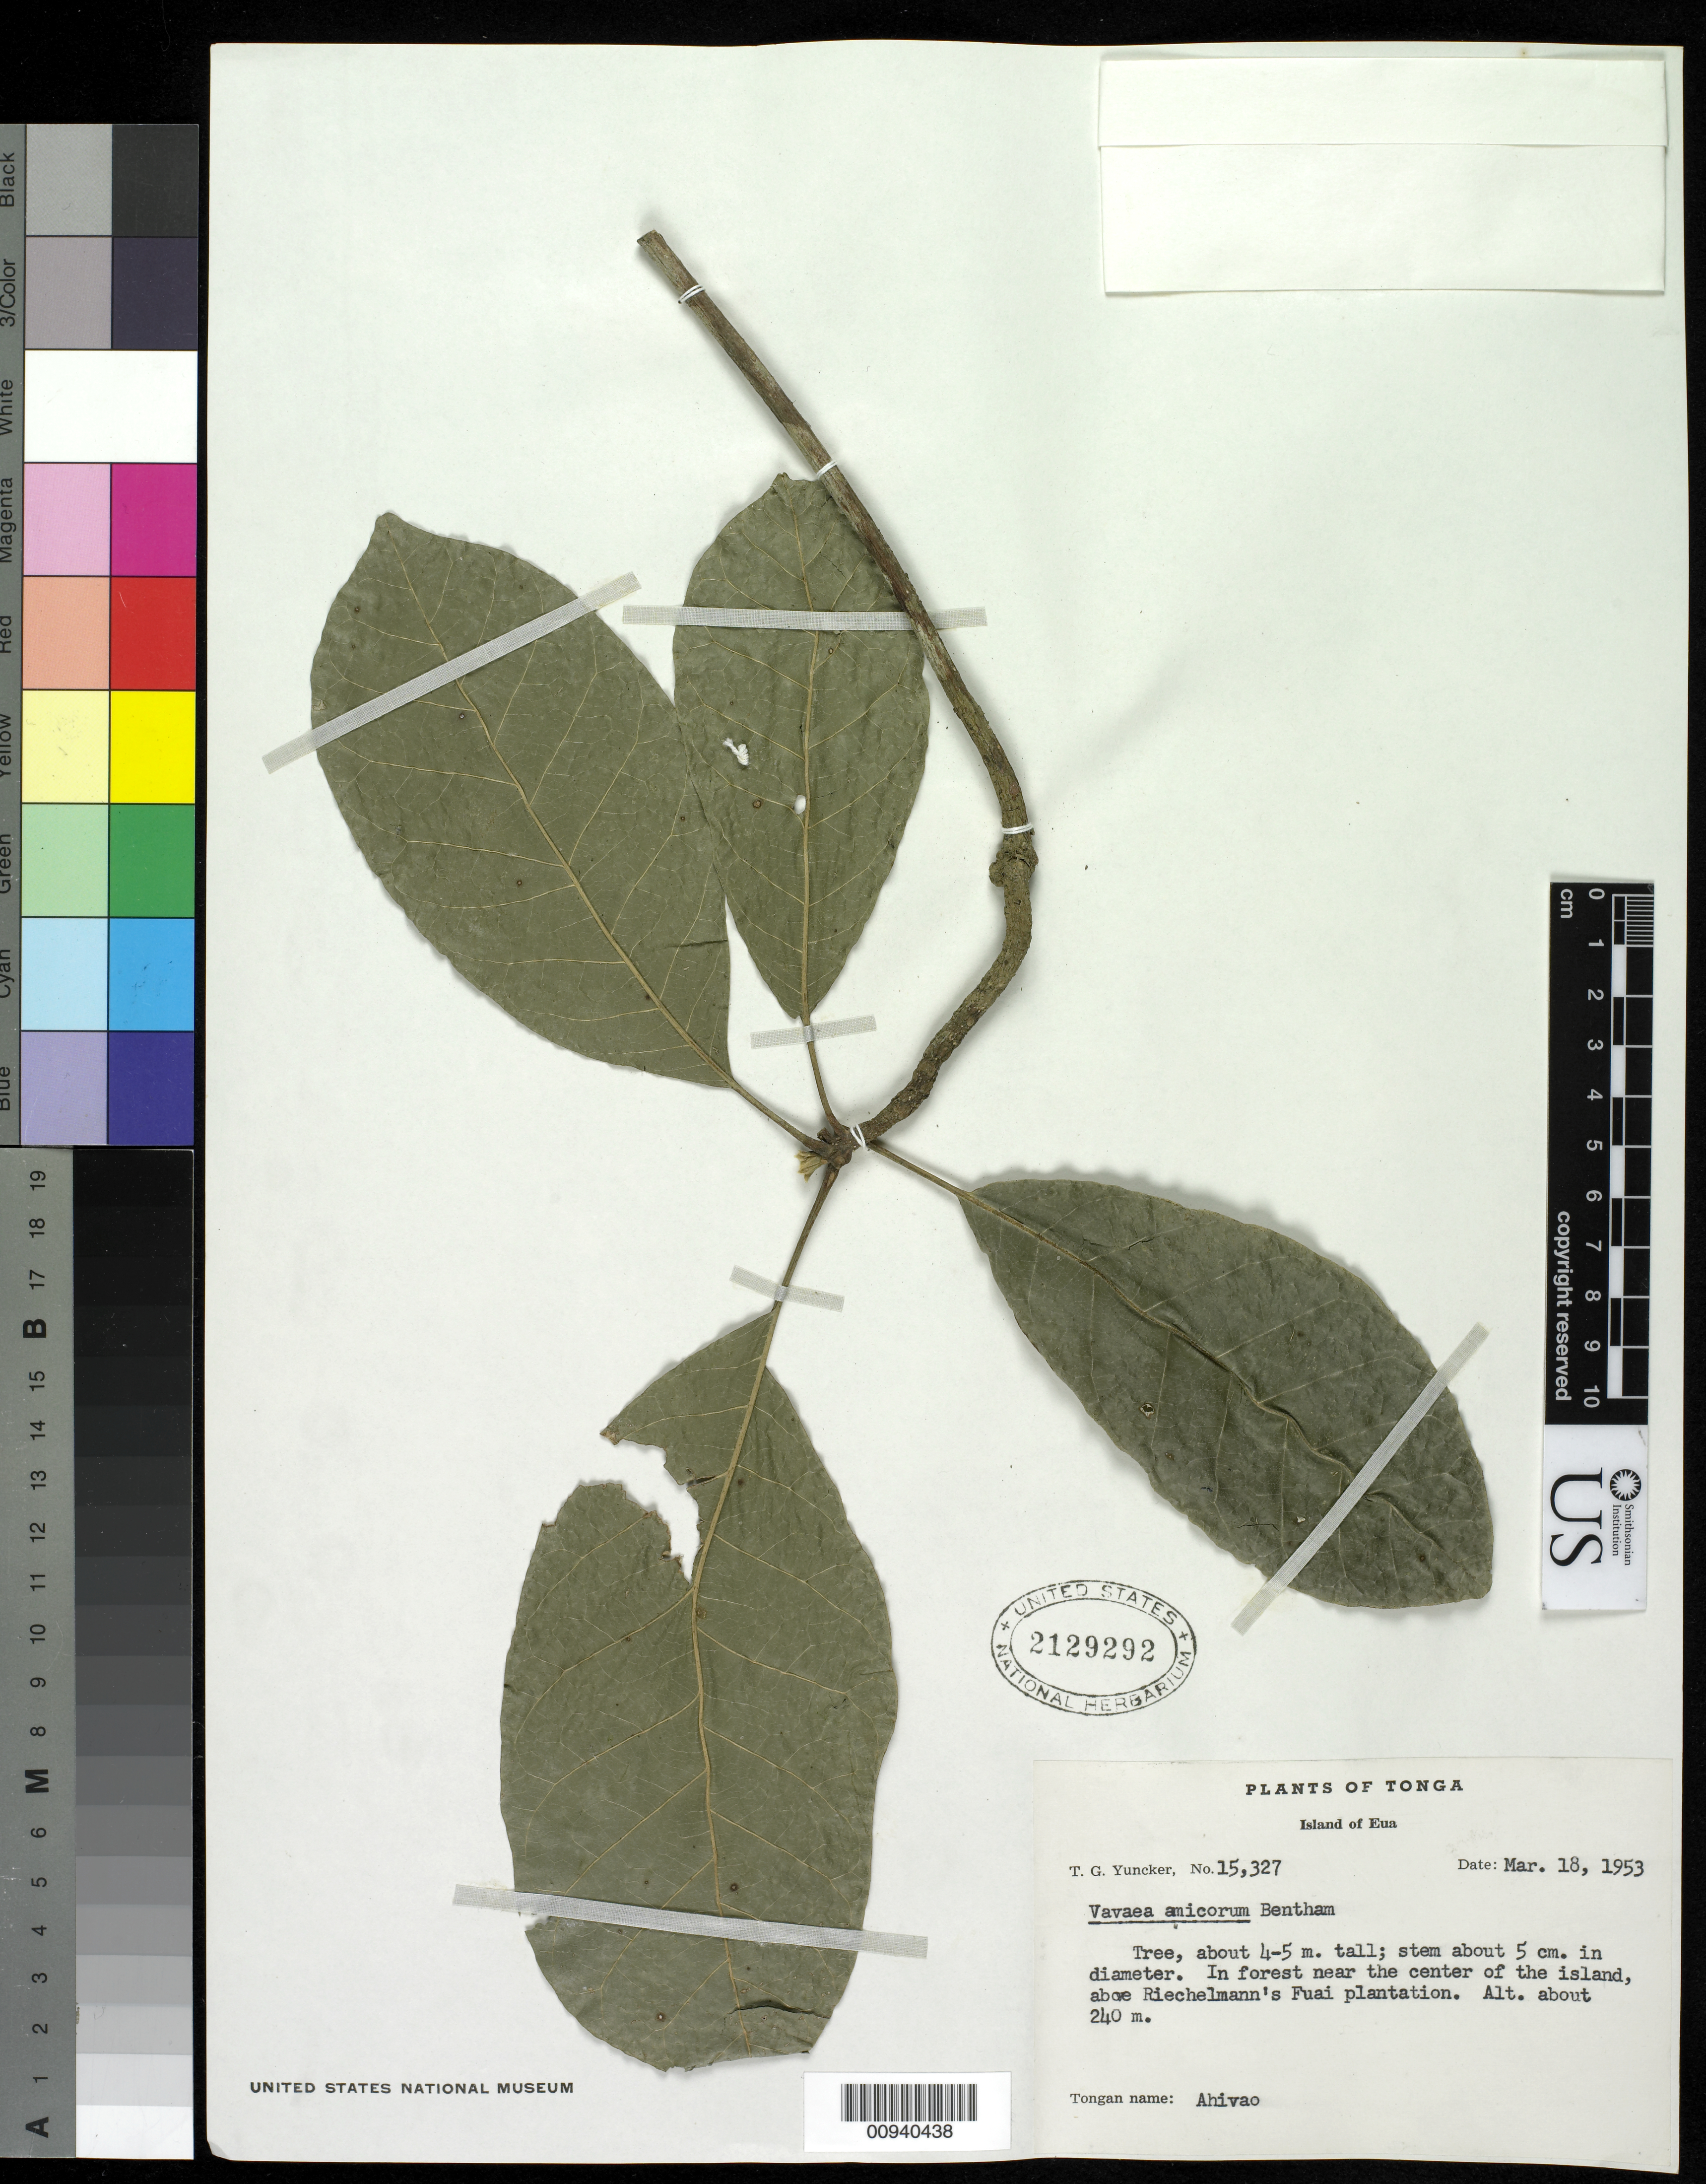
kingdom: Plantae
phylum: Tracheophyta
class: Magnoliopsida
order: Sapindales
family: Meliaceae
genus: Vavaea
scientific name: Vavaea amicorum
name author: Benth.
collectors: T. G. Yuncker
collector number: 15327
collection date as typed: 18 Mar 1953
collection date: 1953-03-18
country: Tonga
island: Eua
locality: Near center of the island above Riechelmann's Fuai plantation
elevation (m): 240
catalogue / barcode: US 2129292